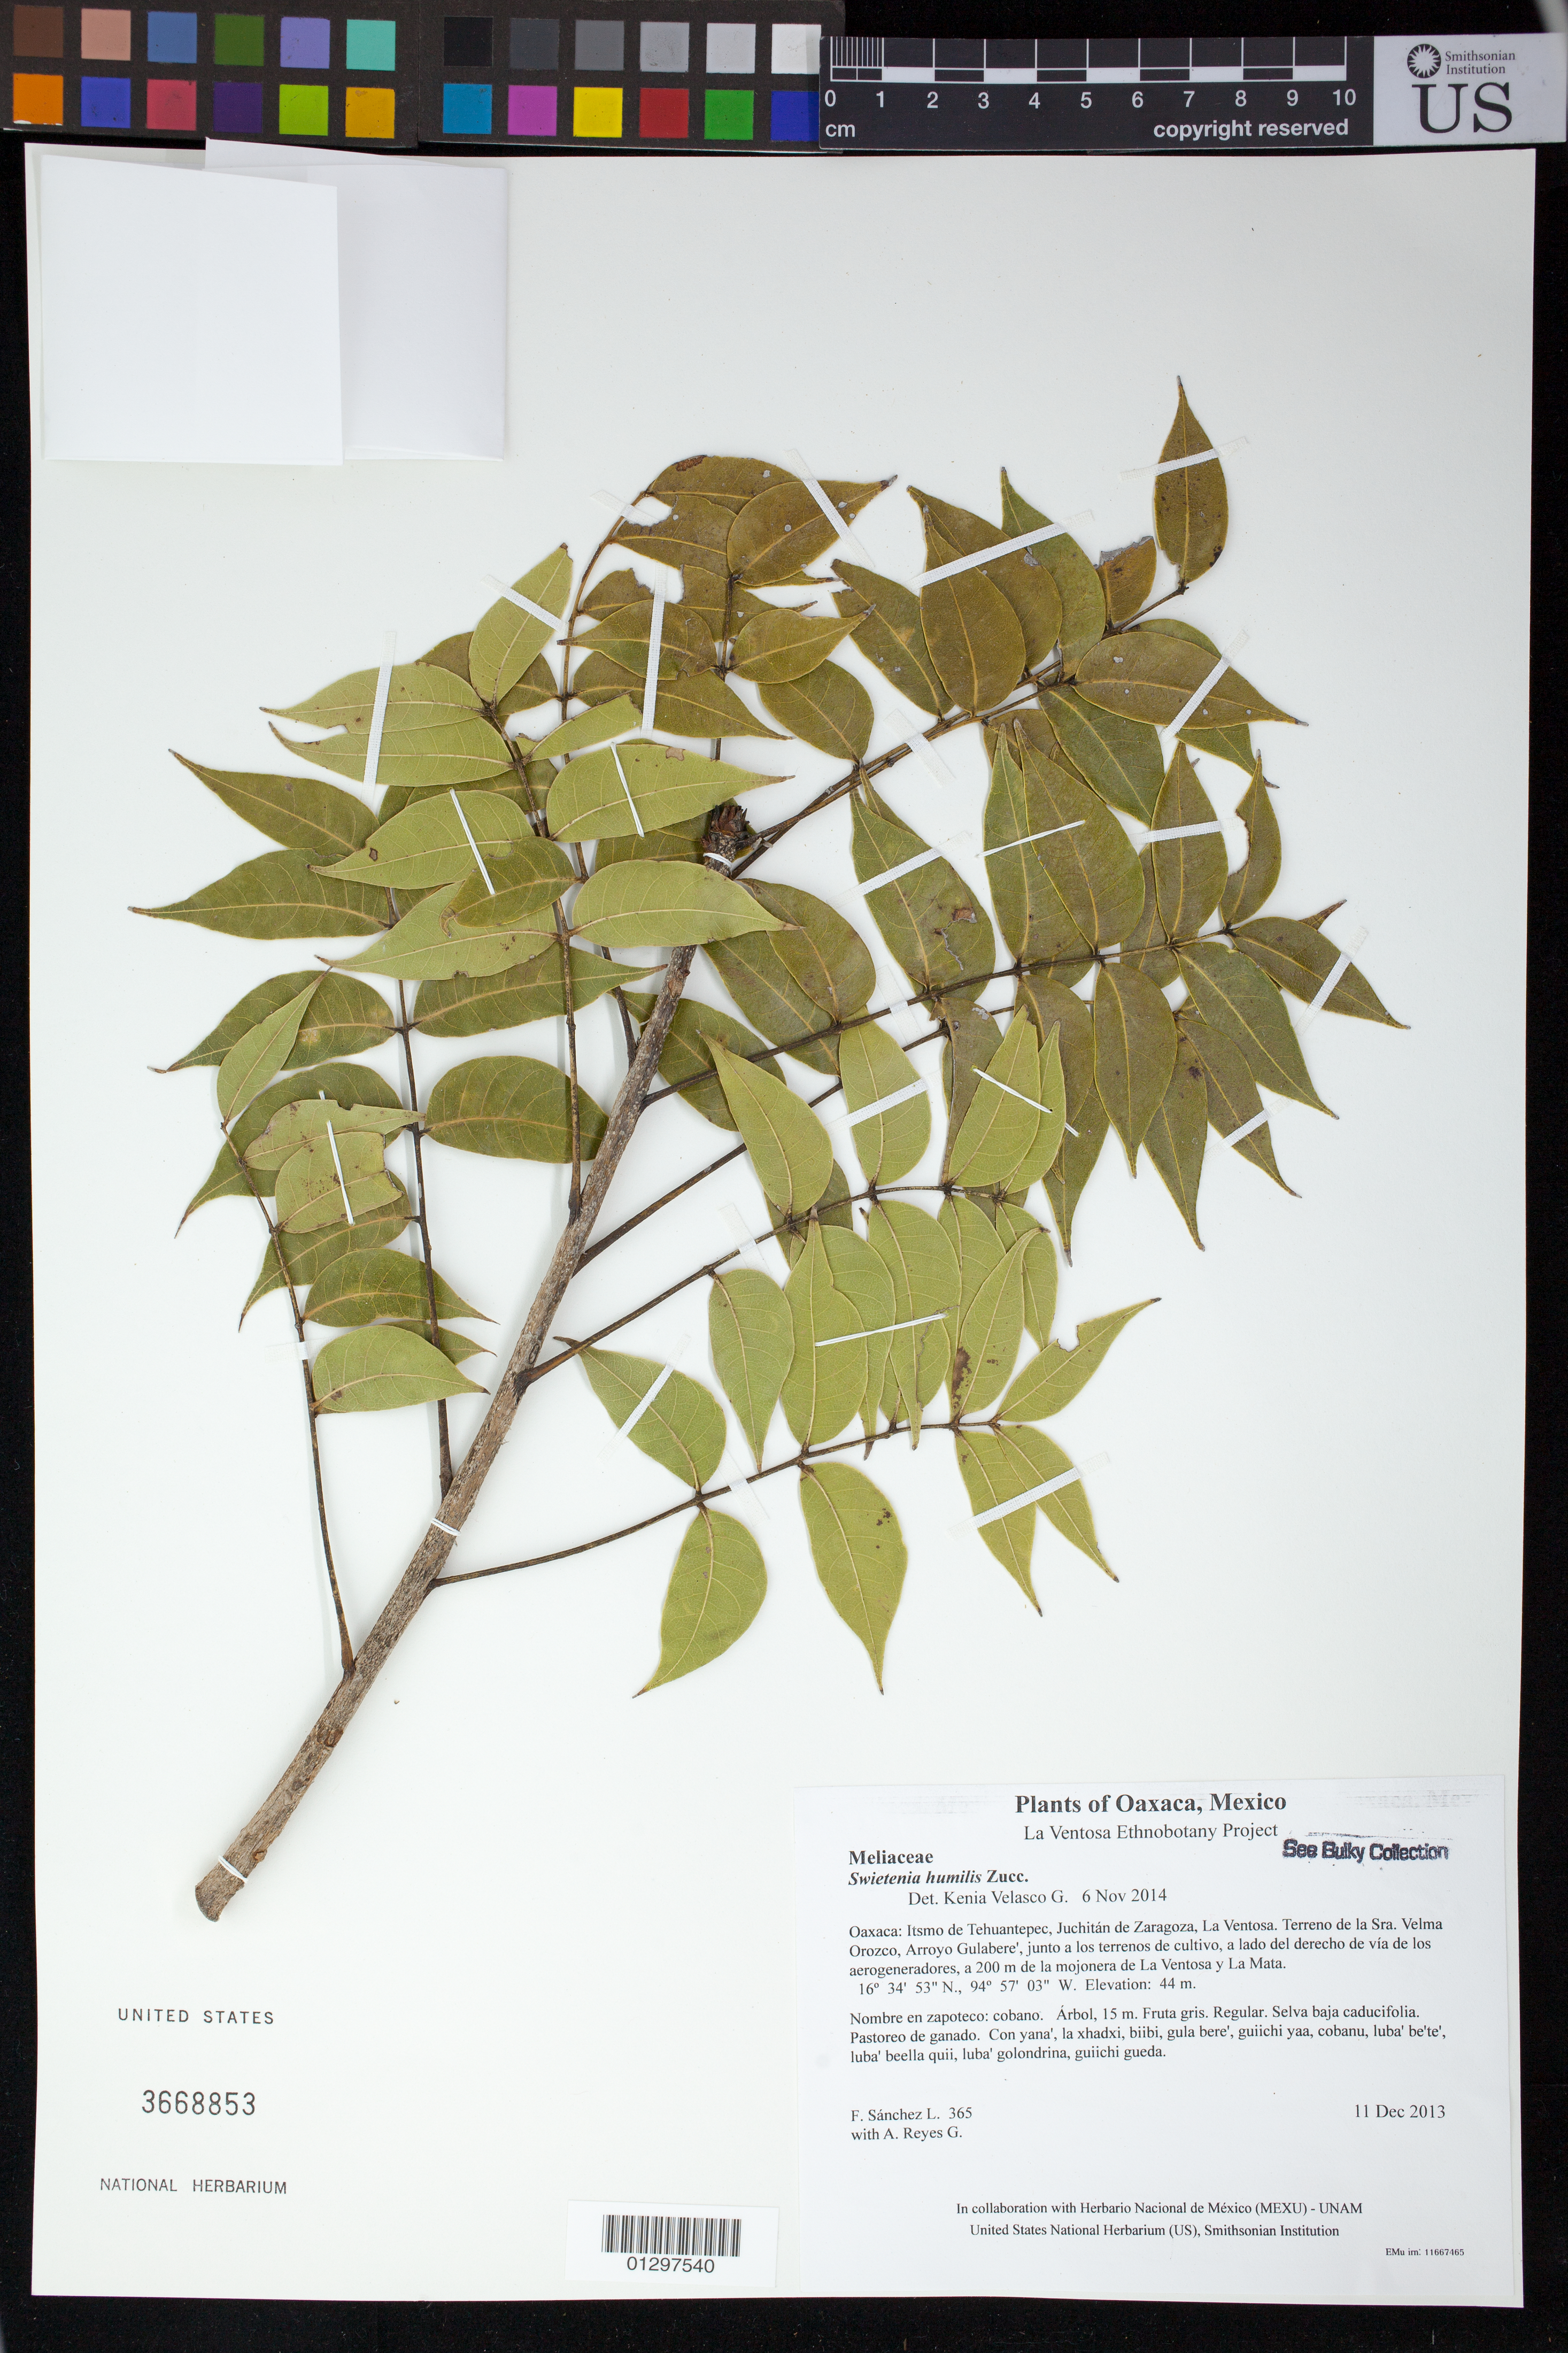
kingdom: Plantae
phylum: Tracheophyta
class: Magnoliopsida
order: Sapindales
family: Meliaceae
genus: Swietenia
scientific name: Swietenia humilis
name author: Zucc.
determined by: Velasco G., Kenia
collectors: F. Sánchez L. & A. Reyes G.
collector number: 365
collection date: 2013-12-11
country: Mexico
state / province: Oaxaca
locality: Itsmo de Tehuantepec, Juchitán de Zaragoza, La Ventosa. Terreno de la Sra. Velma Orozco, Arroyo Gulabere', junto a los terrenos de cultivo, a lado del derecho de vía de los aerogeneradores, a 200 m de la mojonera de La Ventosa y La Mata.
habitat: Selva baja caducifolia. Pastoreo de ganado.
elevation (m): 44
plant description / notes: MEXU, US; Yaga. 15 m. Cuaananaxhi nagu'xhu'. Nuu.; caoba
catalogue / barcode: US 3668853